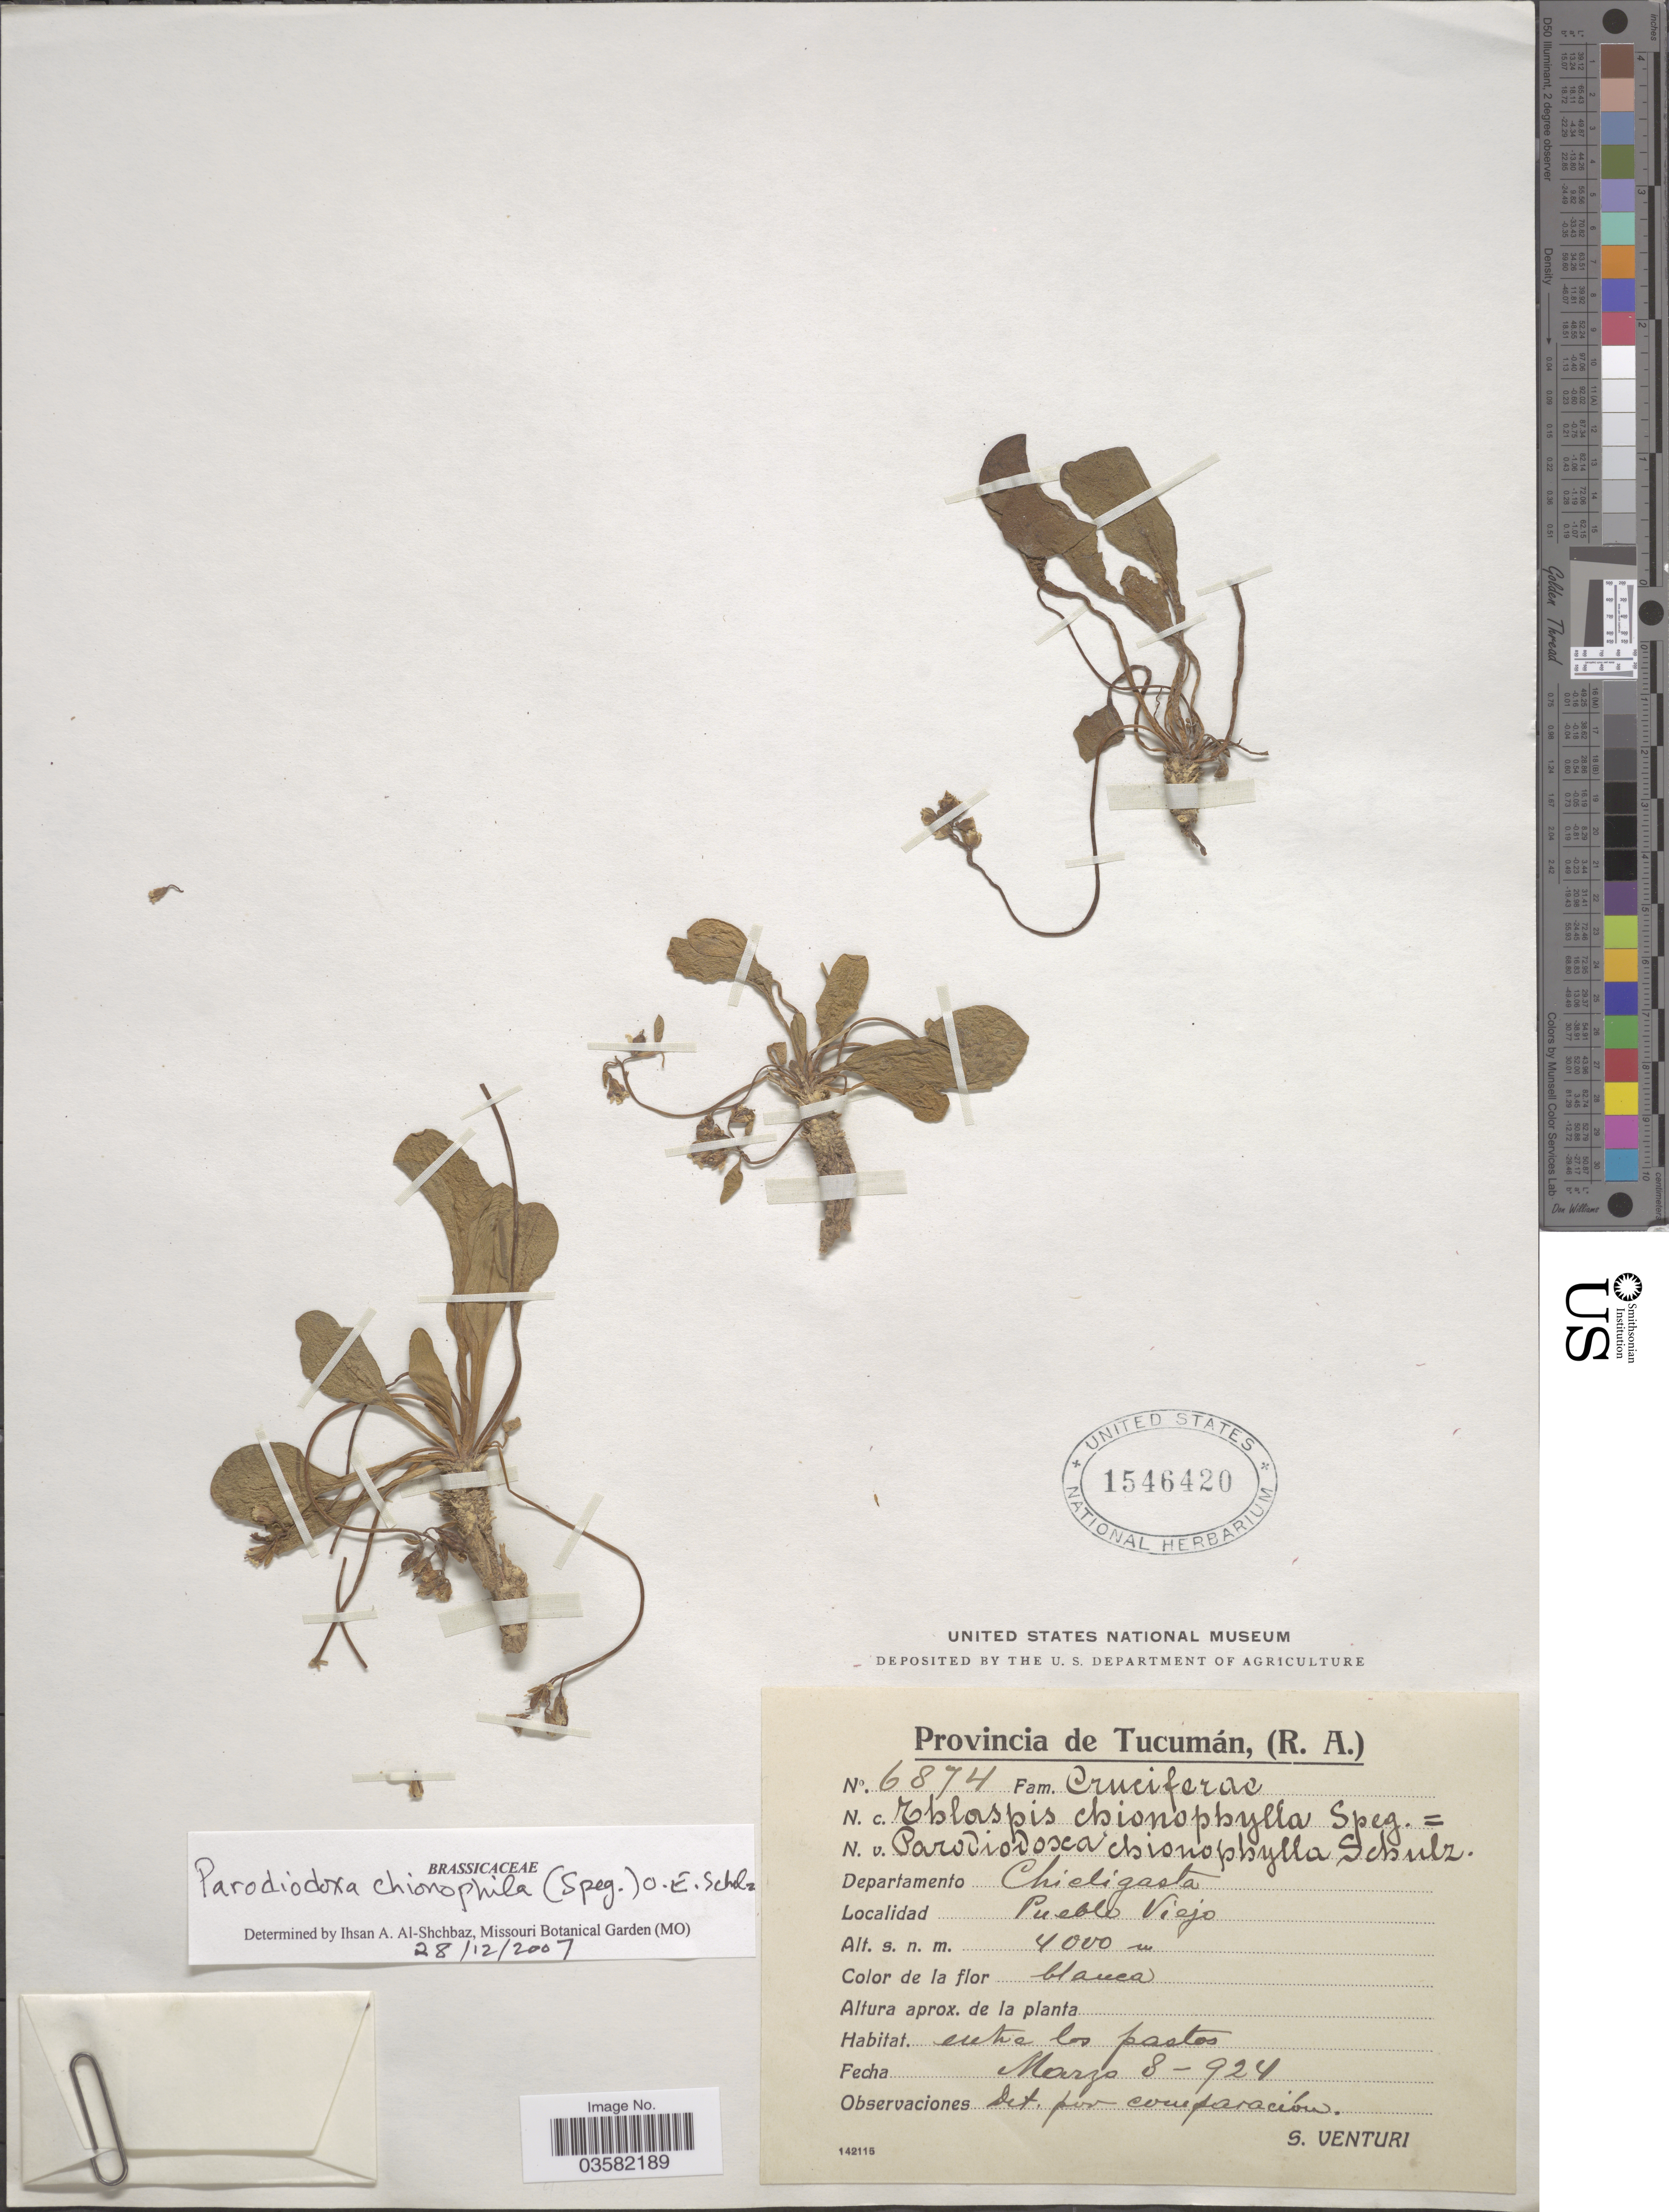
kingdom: Plantae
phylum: Tracheophyta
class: Magnoliopsida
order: Brassicales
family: Brassicaceae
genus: Parodiodoxa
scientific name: Parodiodoxa chionophila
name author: (Speg.) O.E. Schulz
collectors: S. Venturi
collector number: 6874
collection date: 1924-03-08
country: Argentina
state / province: Tucuman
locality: Departamento Chicligasta, Pueblo Viejo.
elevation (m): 4000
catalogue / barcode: US 1546420